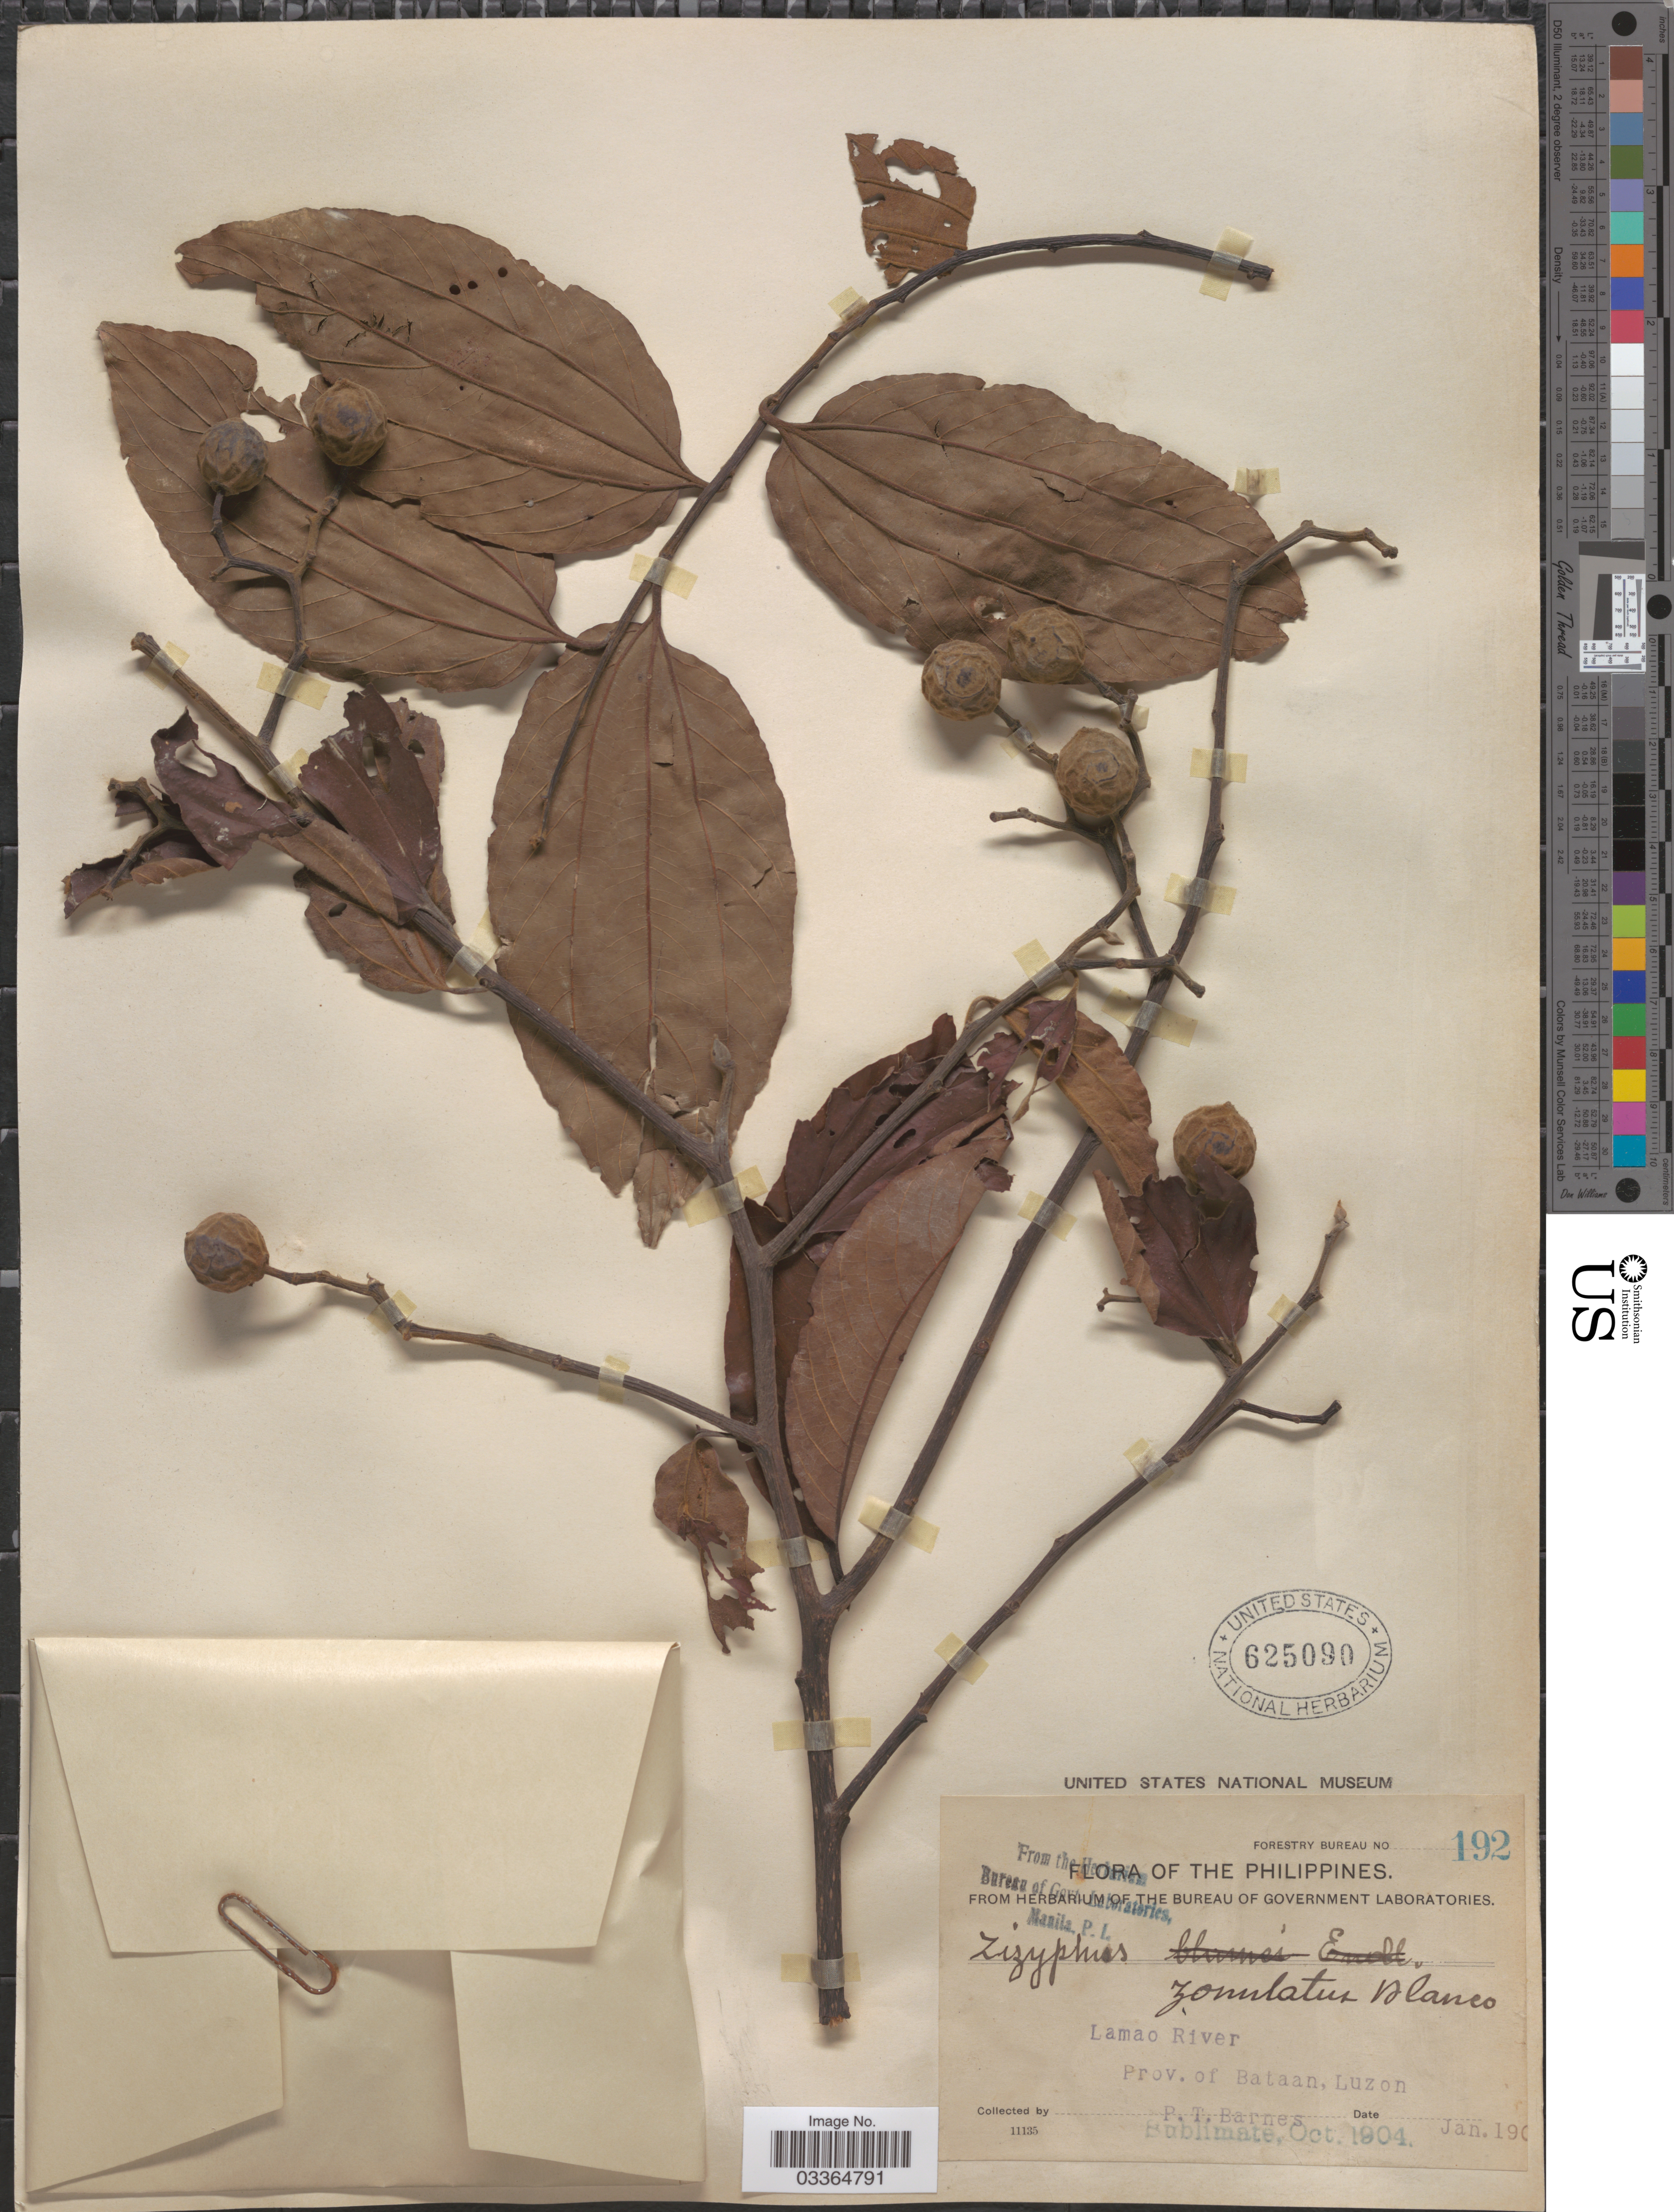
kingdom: Plantae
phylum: Tracheophyta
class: Magnoliopsida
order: Rosales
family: Rhamnaceae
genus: Ziziphus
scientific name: Ziziphus talanai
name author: (Blanco) Merr.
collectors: P. Barnes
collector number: Forestry Bureau 192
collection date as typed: Jan. 190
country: Philippines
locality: Lamao River. Prov. of Bataan, Luzon.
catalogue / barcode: US 625090